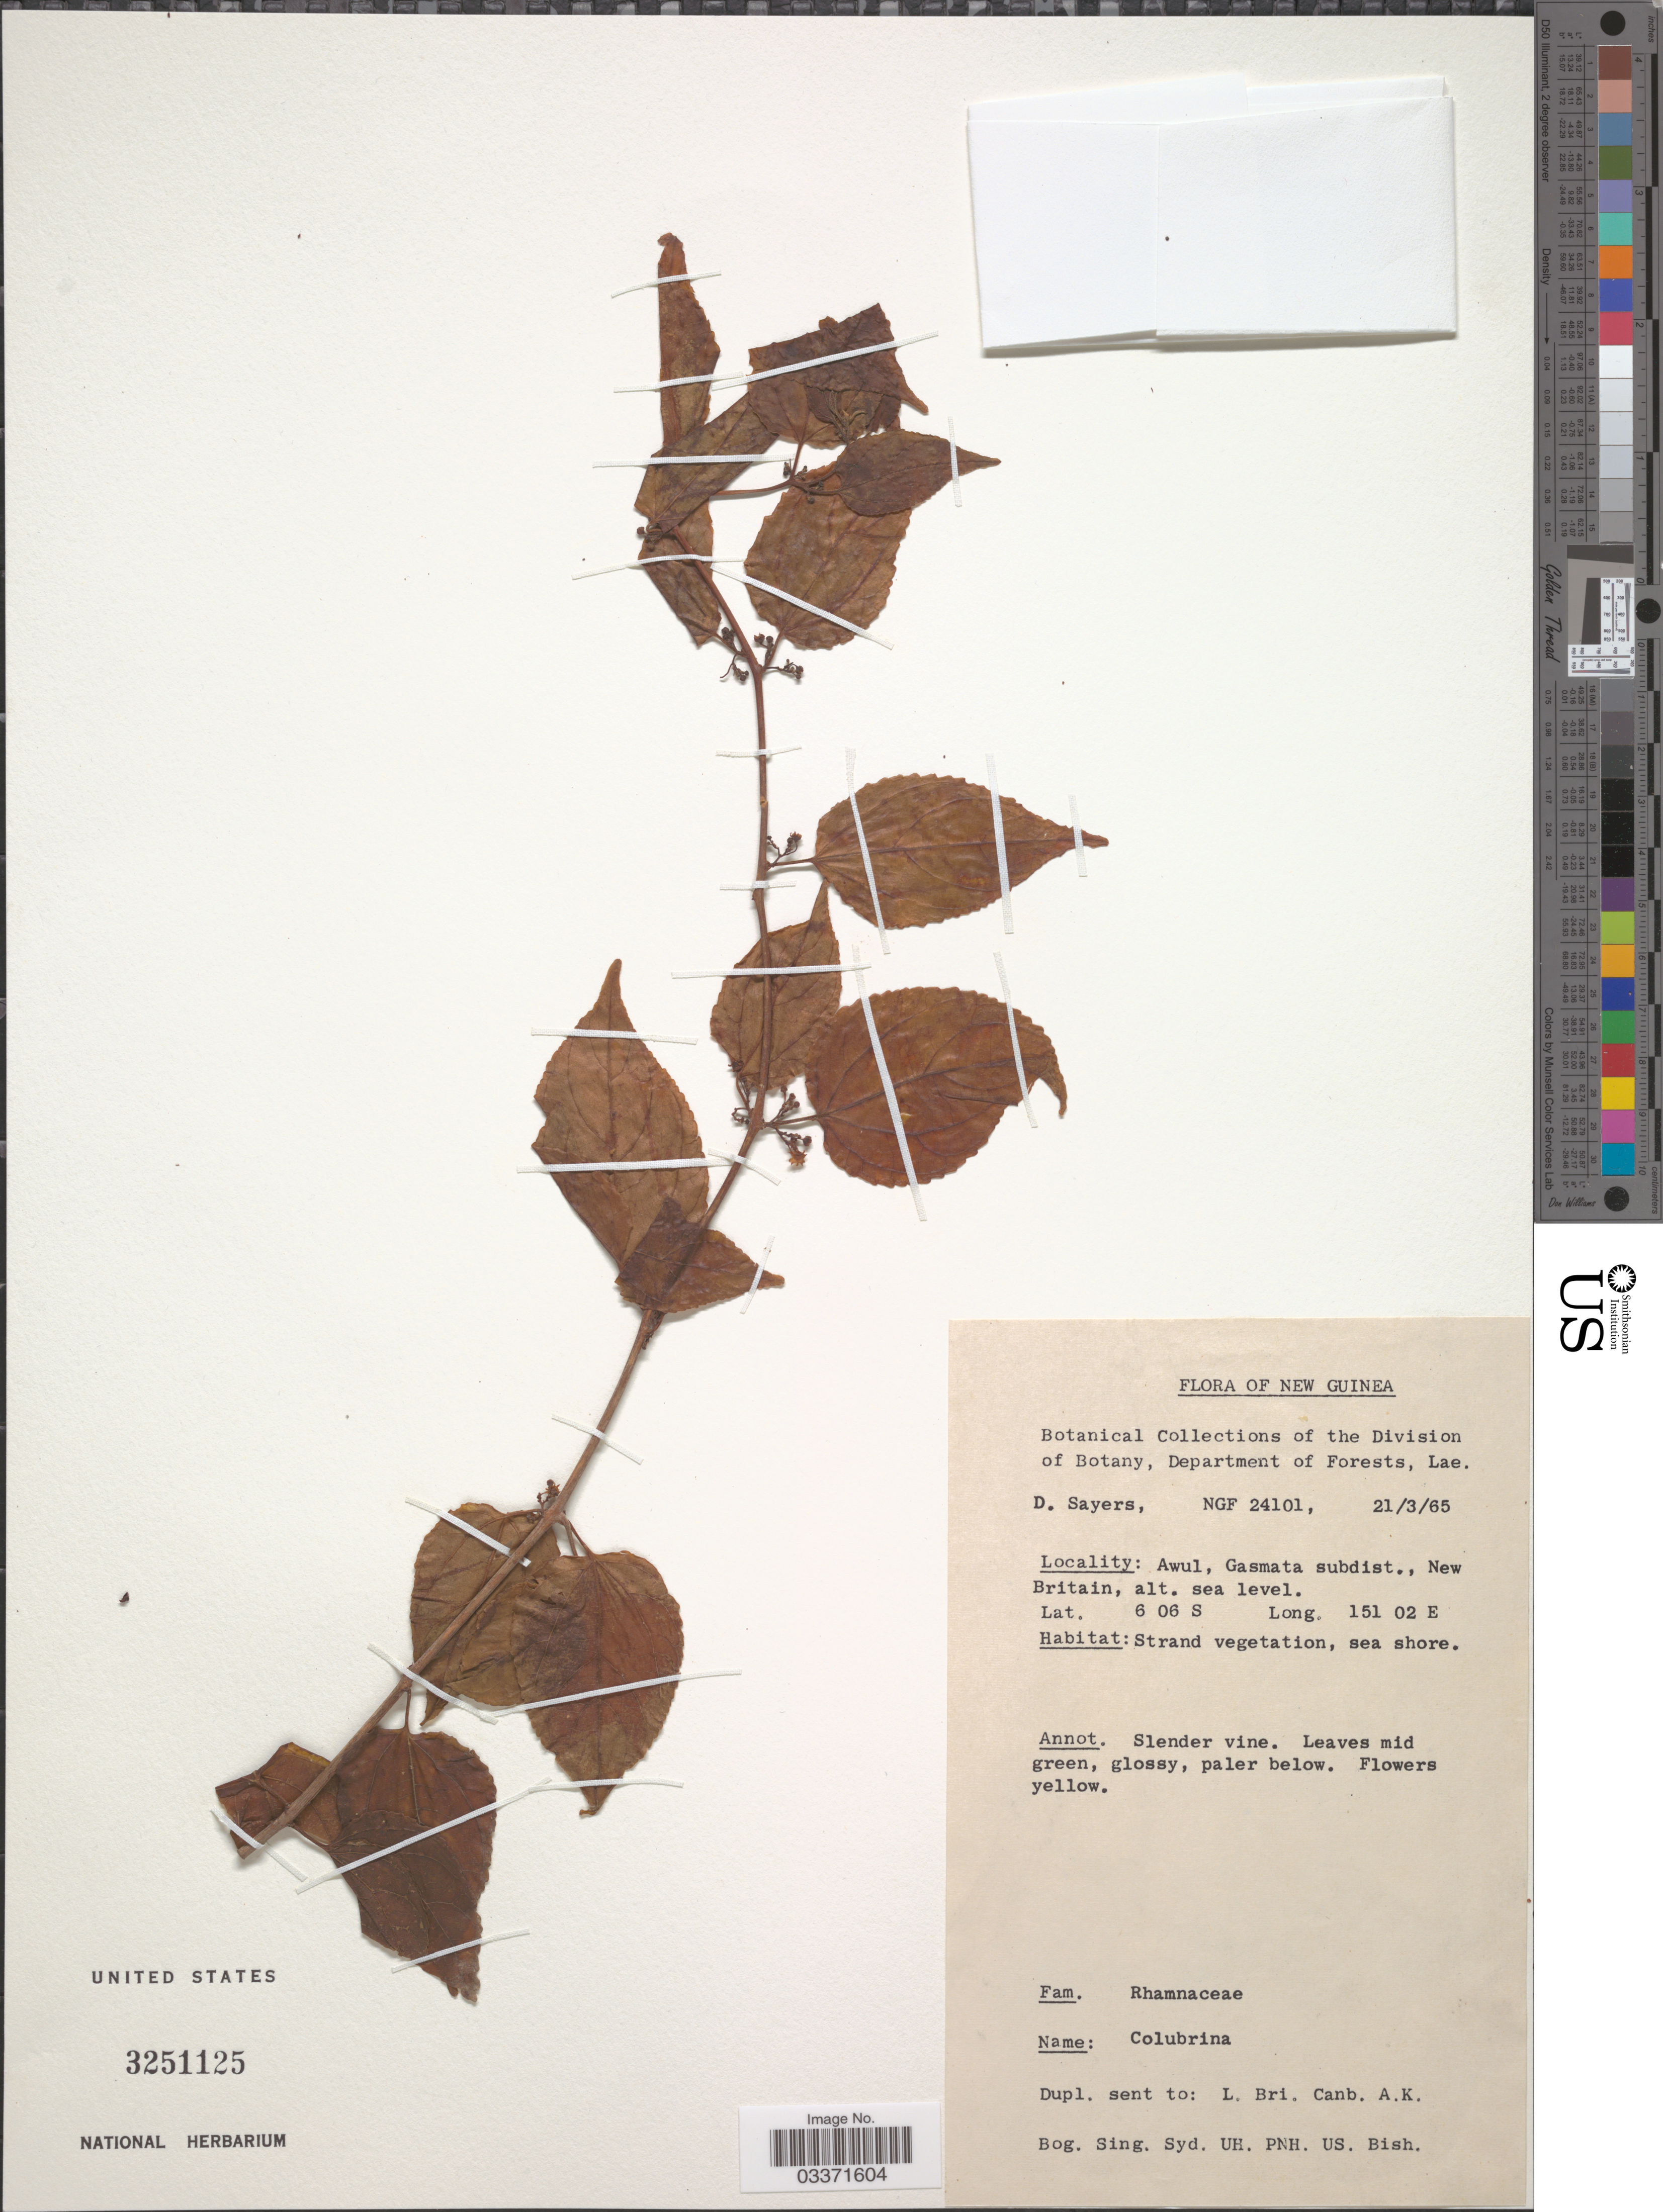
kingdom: Plantae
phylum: Tracheophyta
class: Magnoliopsida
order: Rosales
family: Rhamnaceae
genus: Colubrina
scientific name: Colubrina sp.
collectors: D. Sayers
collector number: NGF24101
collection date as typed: Transcribed d/m/y: 21/3/65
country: Papua New Guinea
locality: New Guinea, Awul, Gasmata subdist., New Britain.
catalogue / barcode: US 3251125